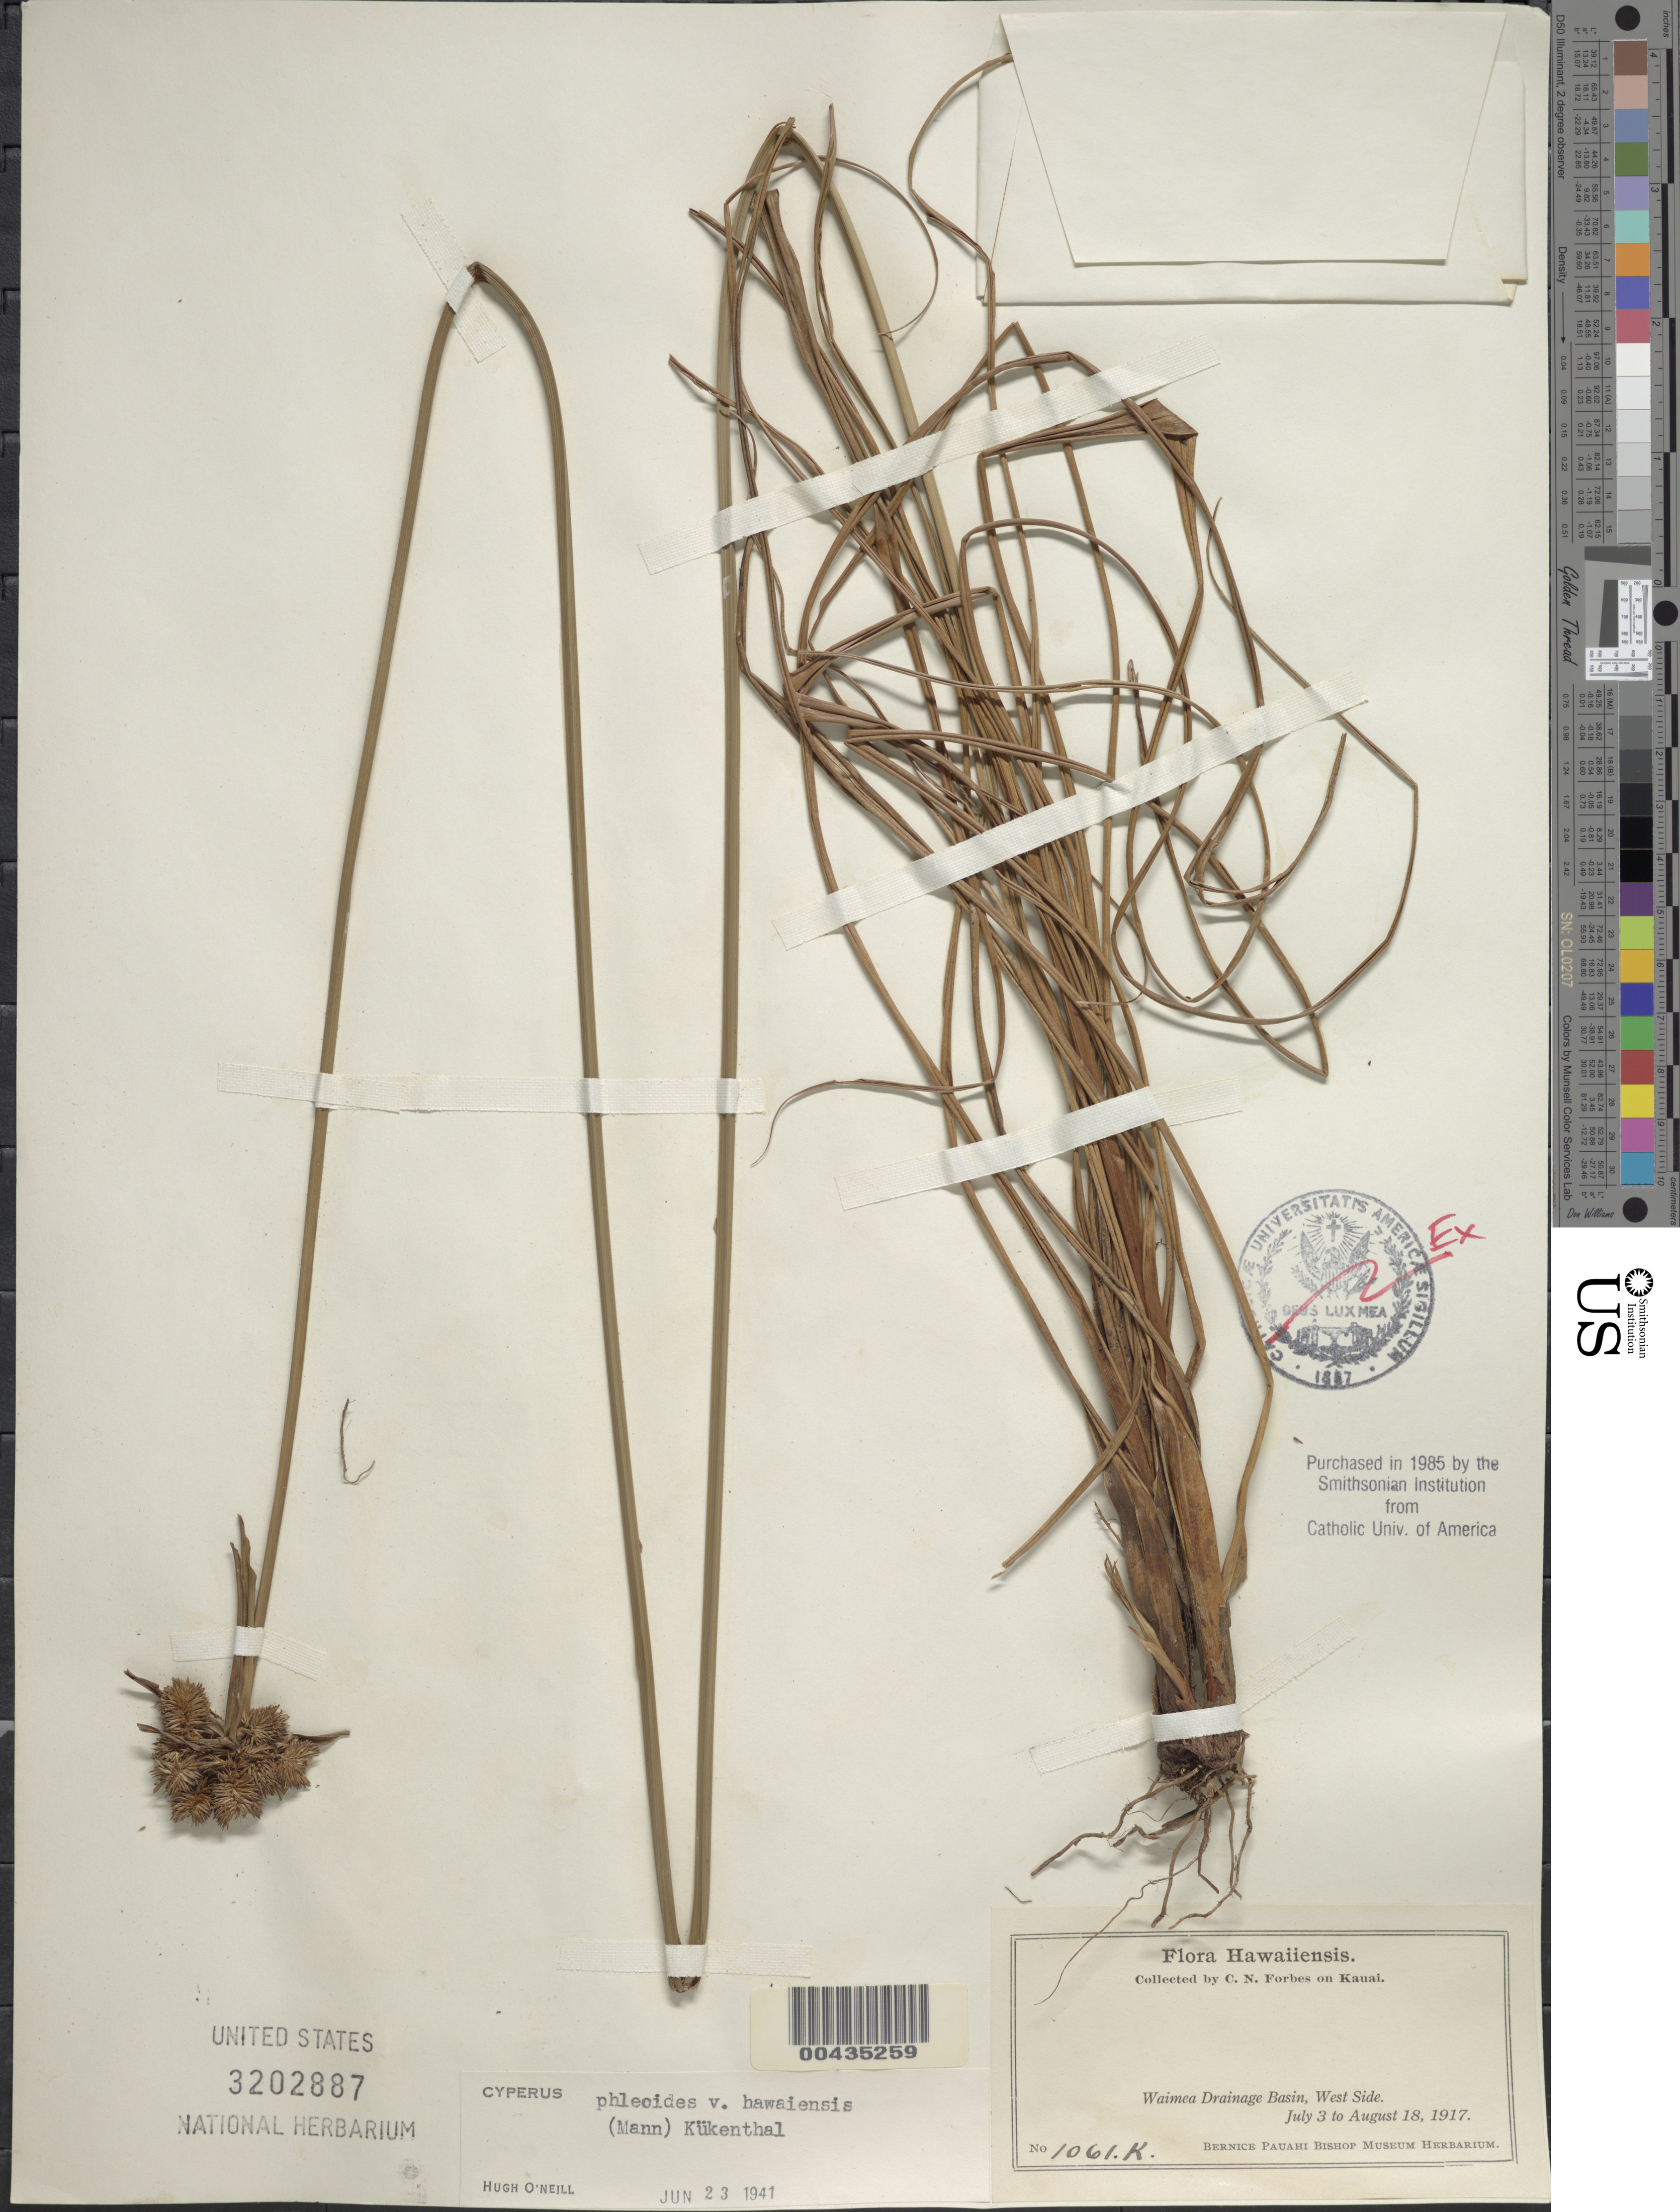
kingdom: Plantae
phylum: Tracheophyta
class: Liliopsida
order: Poales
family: Cyperaceae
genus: Cyperus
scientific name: Cyperus phleoides var. hawaiiensis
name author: (H. Mann) Kük.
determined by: O'Neill, Hugh T.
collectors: C. N. Forbes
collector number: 1061.K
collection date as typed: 3 Jul 1917 to 18 Aug 1917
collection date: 1917-07-03/1917-08-18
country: United States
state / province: Hawaii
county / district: Kauai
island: Kaua'i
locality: Waimea Drainage Basin, West Side, Kauai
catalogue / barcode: US 3202887